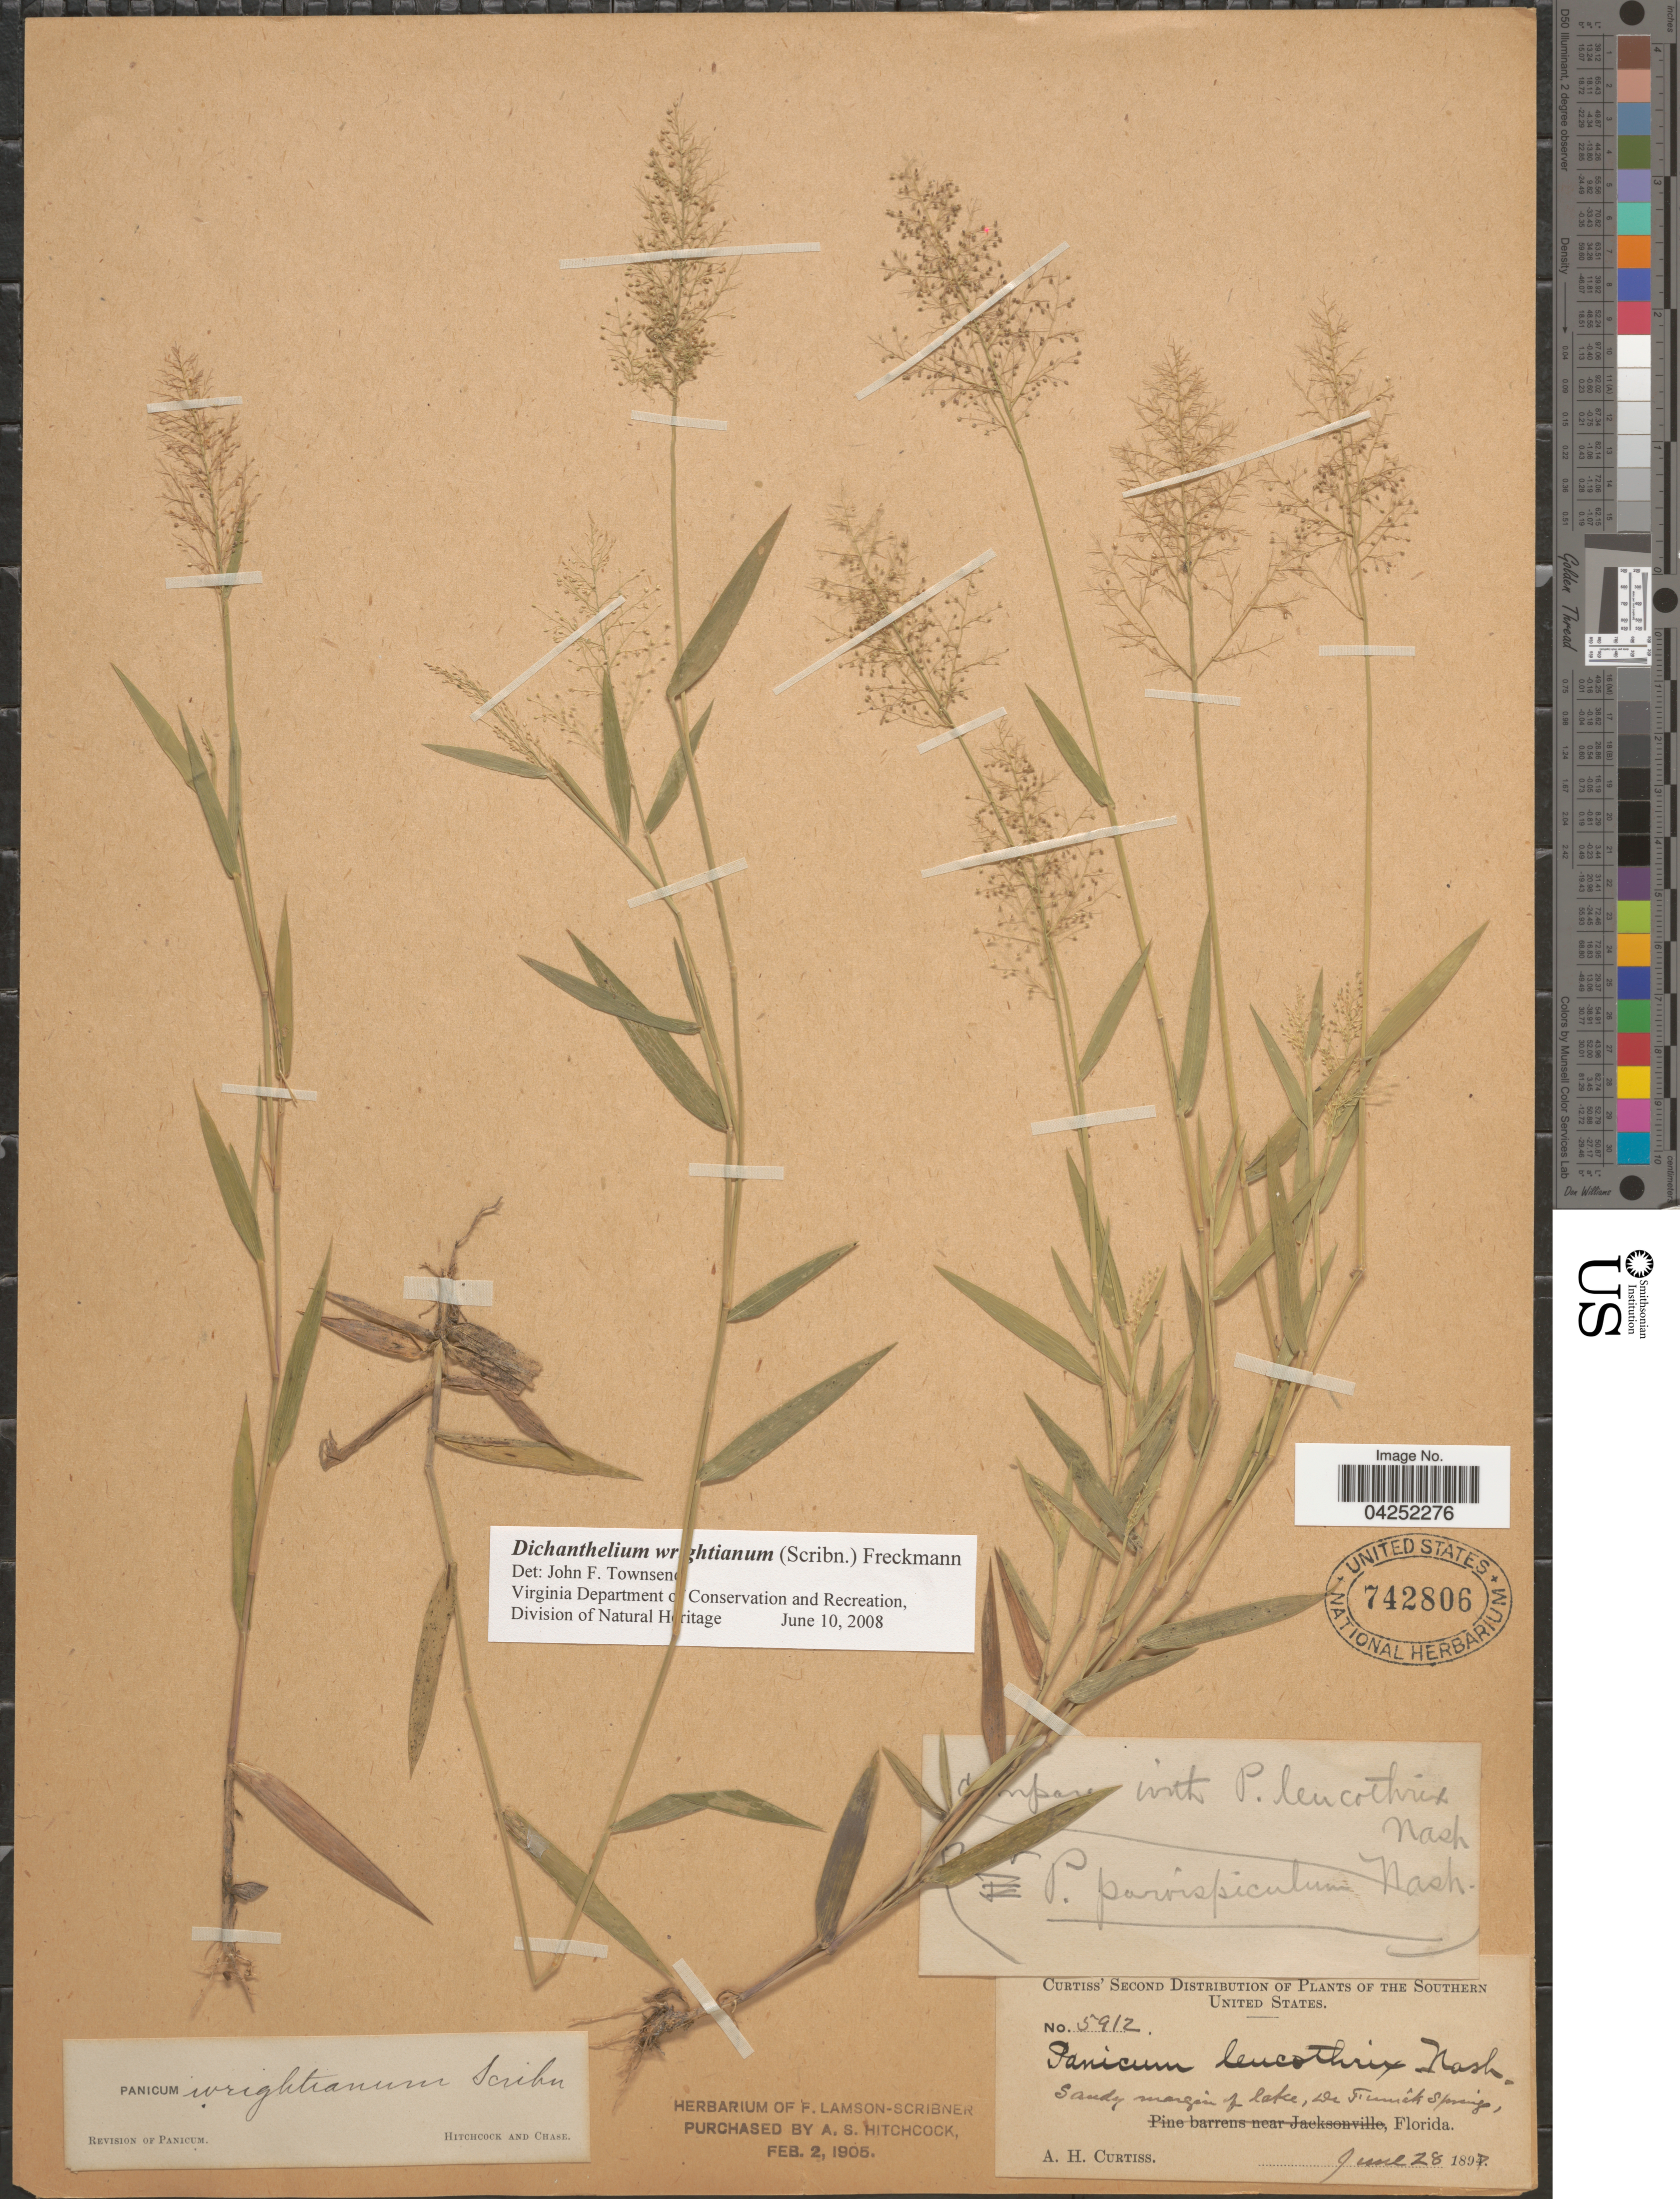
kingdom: Plantae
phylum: Tracheophyta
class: Liliopsida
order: Poales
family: Poaceae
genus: Dichanthelium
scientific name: Dichanthelium acuminatum var. longiligulatum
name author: (Nash) Gould & C.A. Clark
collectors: A. H. Curtiss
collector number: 5912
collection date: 1894-06-28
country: United States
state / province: Florida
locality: The Southern United States. Sandy margin of lake, De Funiak Springs.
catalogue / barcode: US 742806